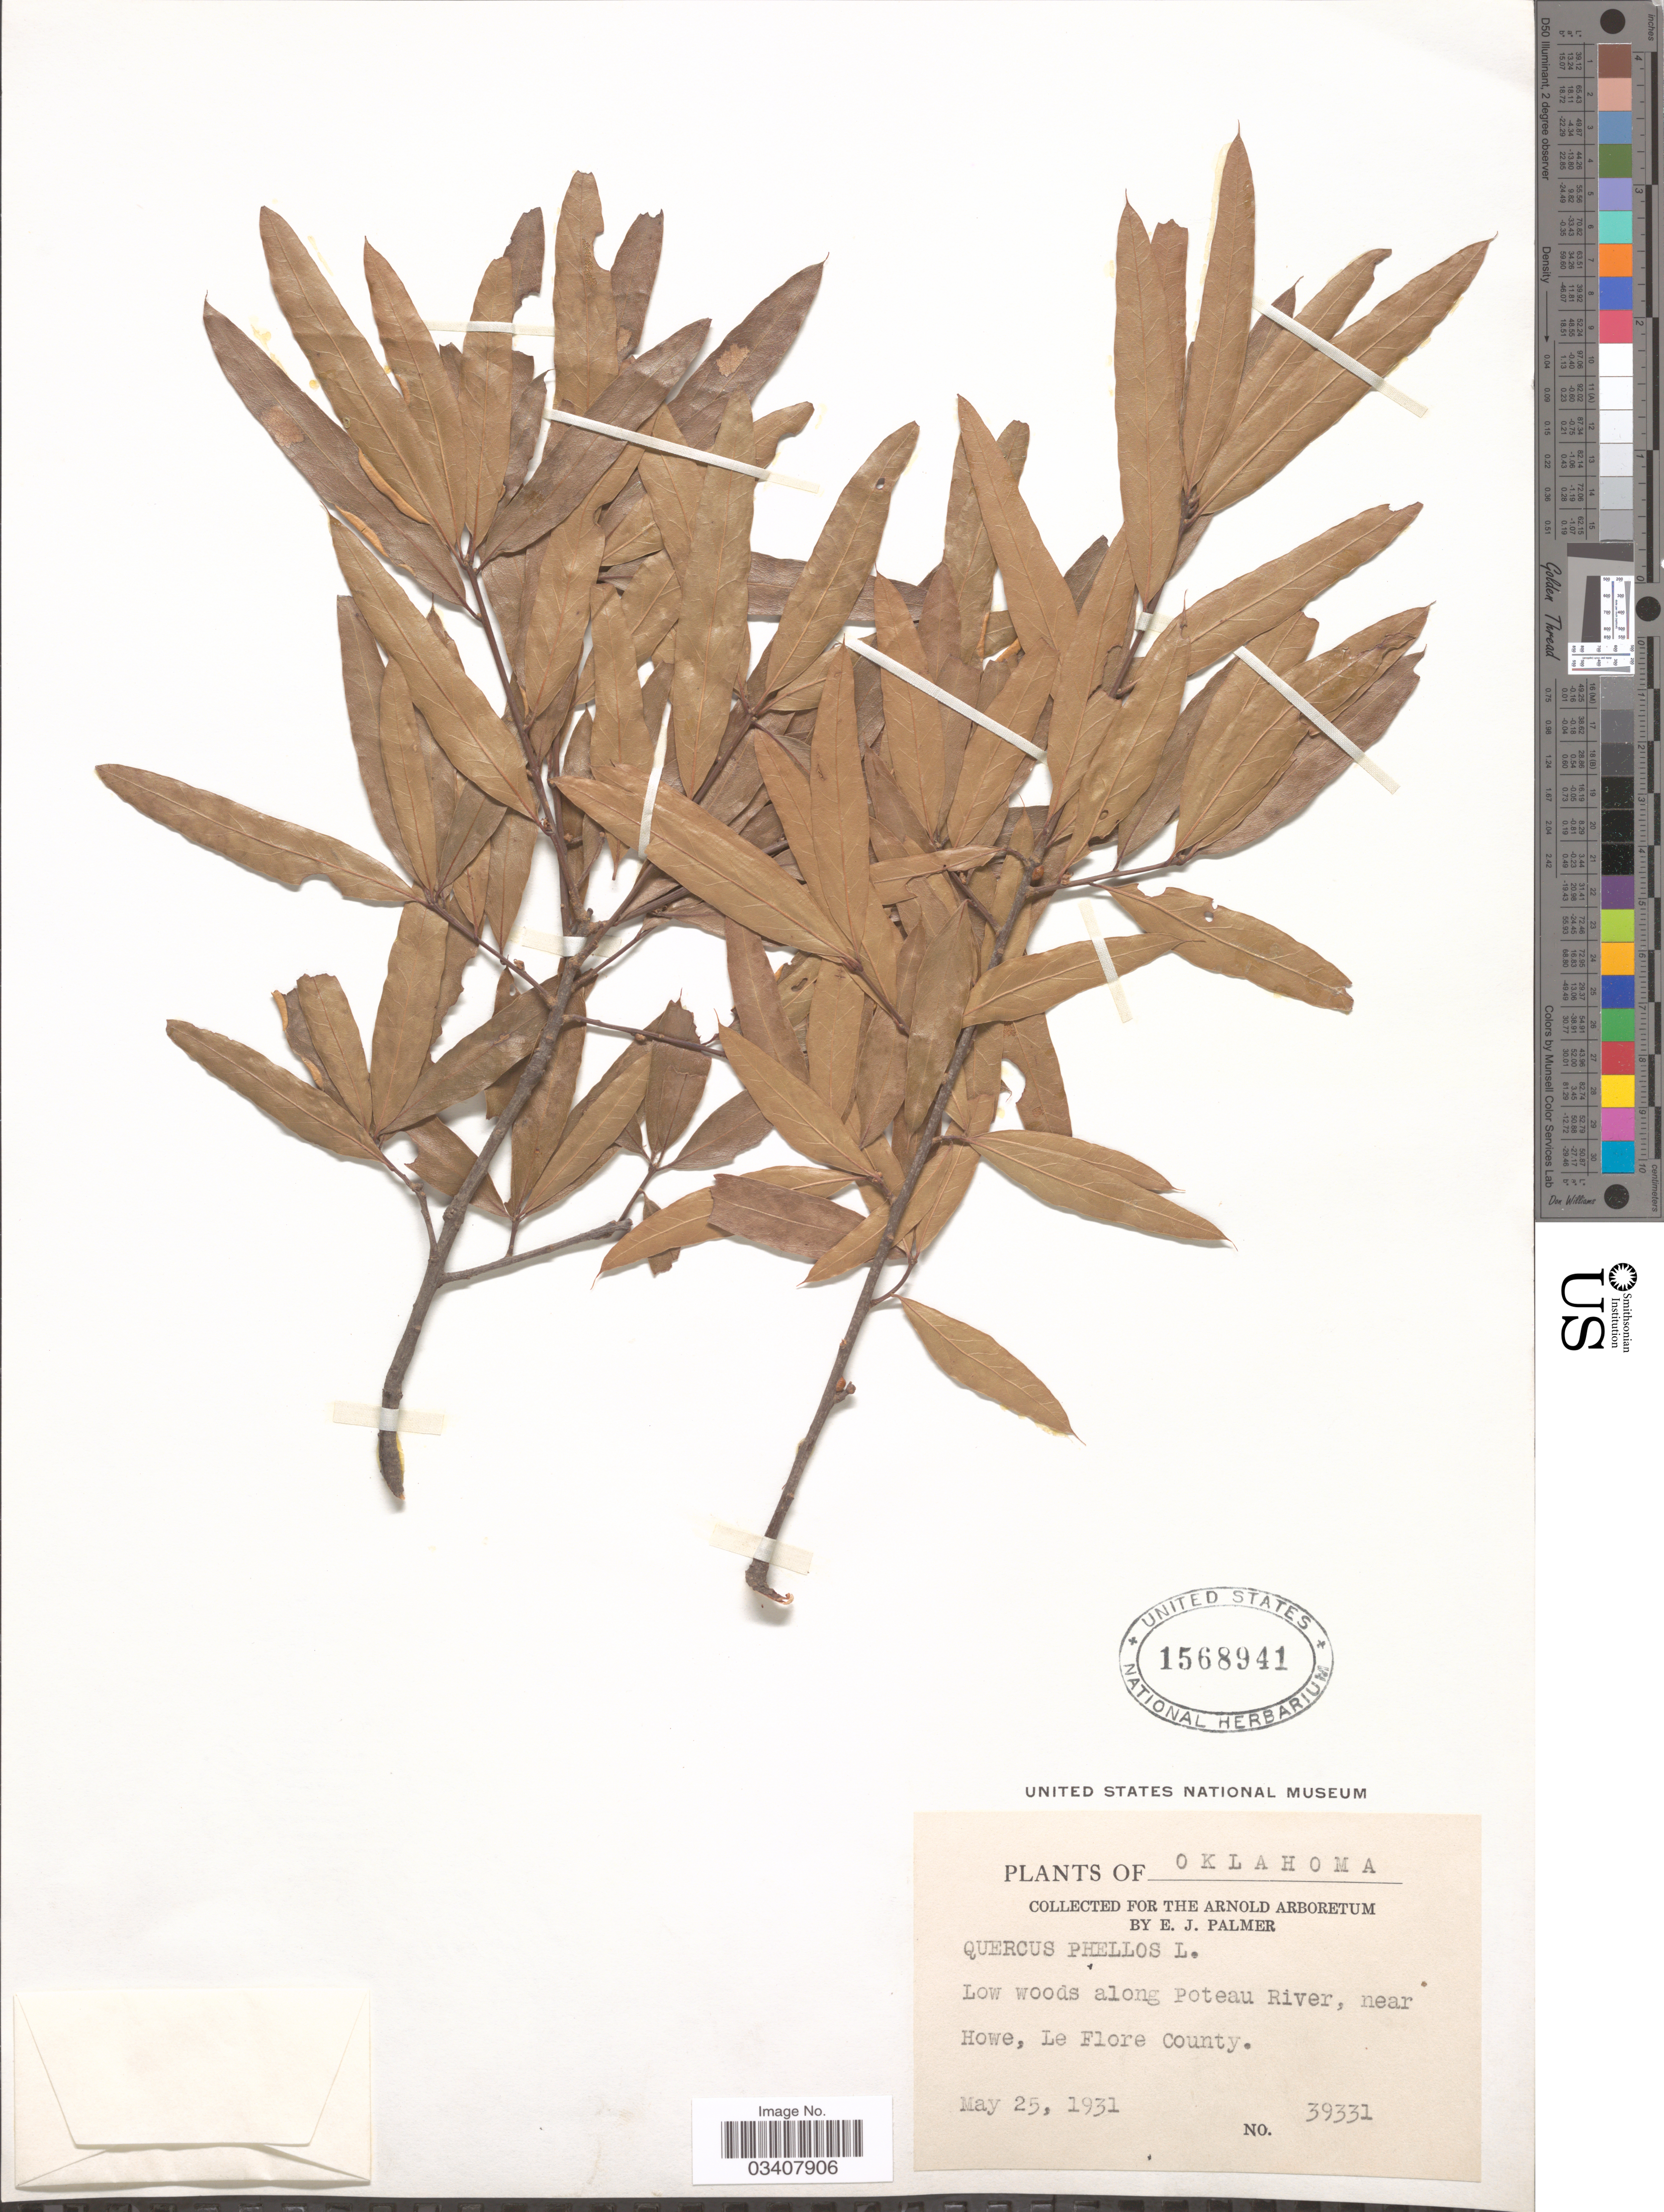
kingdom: Plantae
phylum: Tracheophyta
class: Magnoliopsida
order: Fagales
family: Fagaceae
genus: Quercus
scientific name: Quercus phellos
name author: L.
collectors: E. J. Palmer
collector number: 39331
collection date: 1931-05-25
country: United States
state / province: Oklahoma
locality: Low woods along Poteau River, near Howe, Le Flore County.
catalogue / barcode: US 1568941